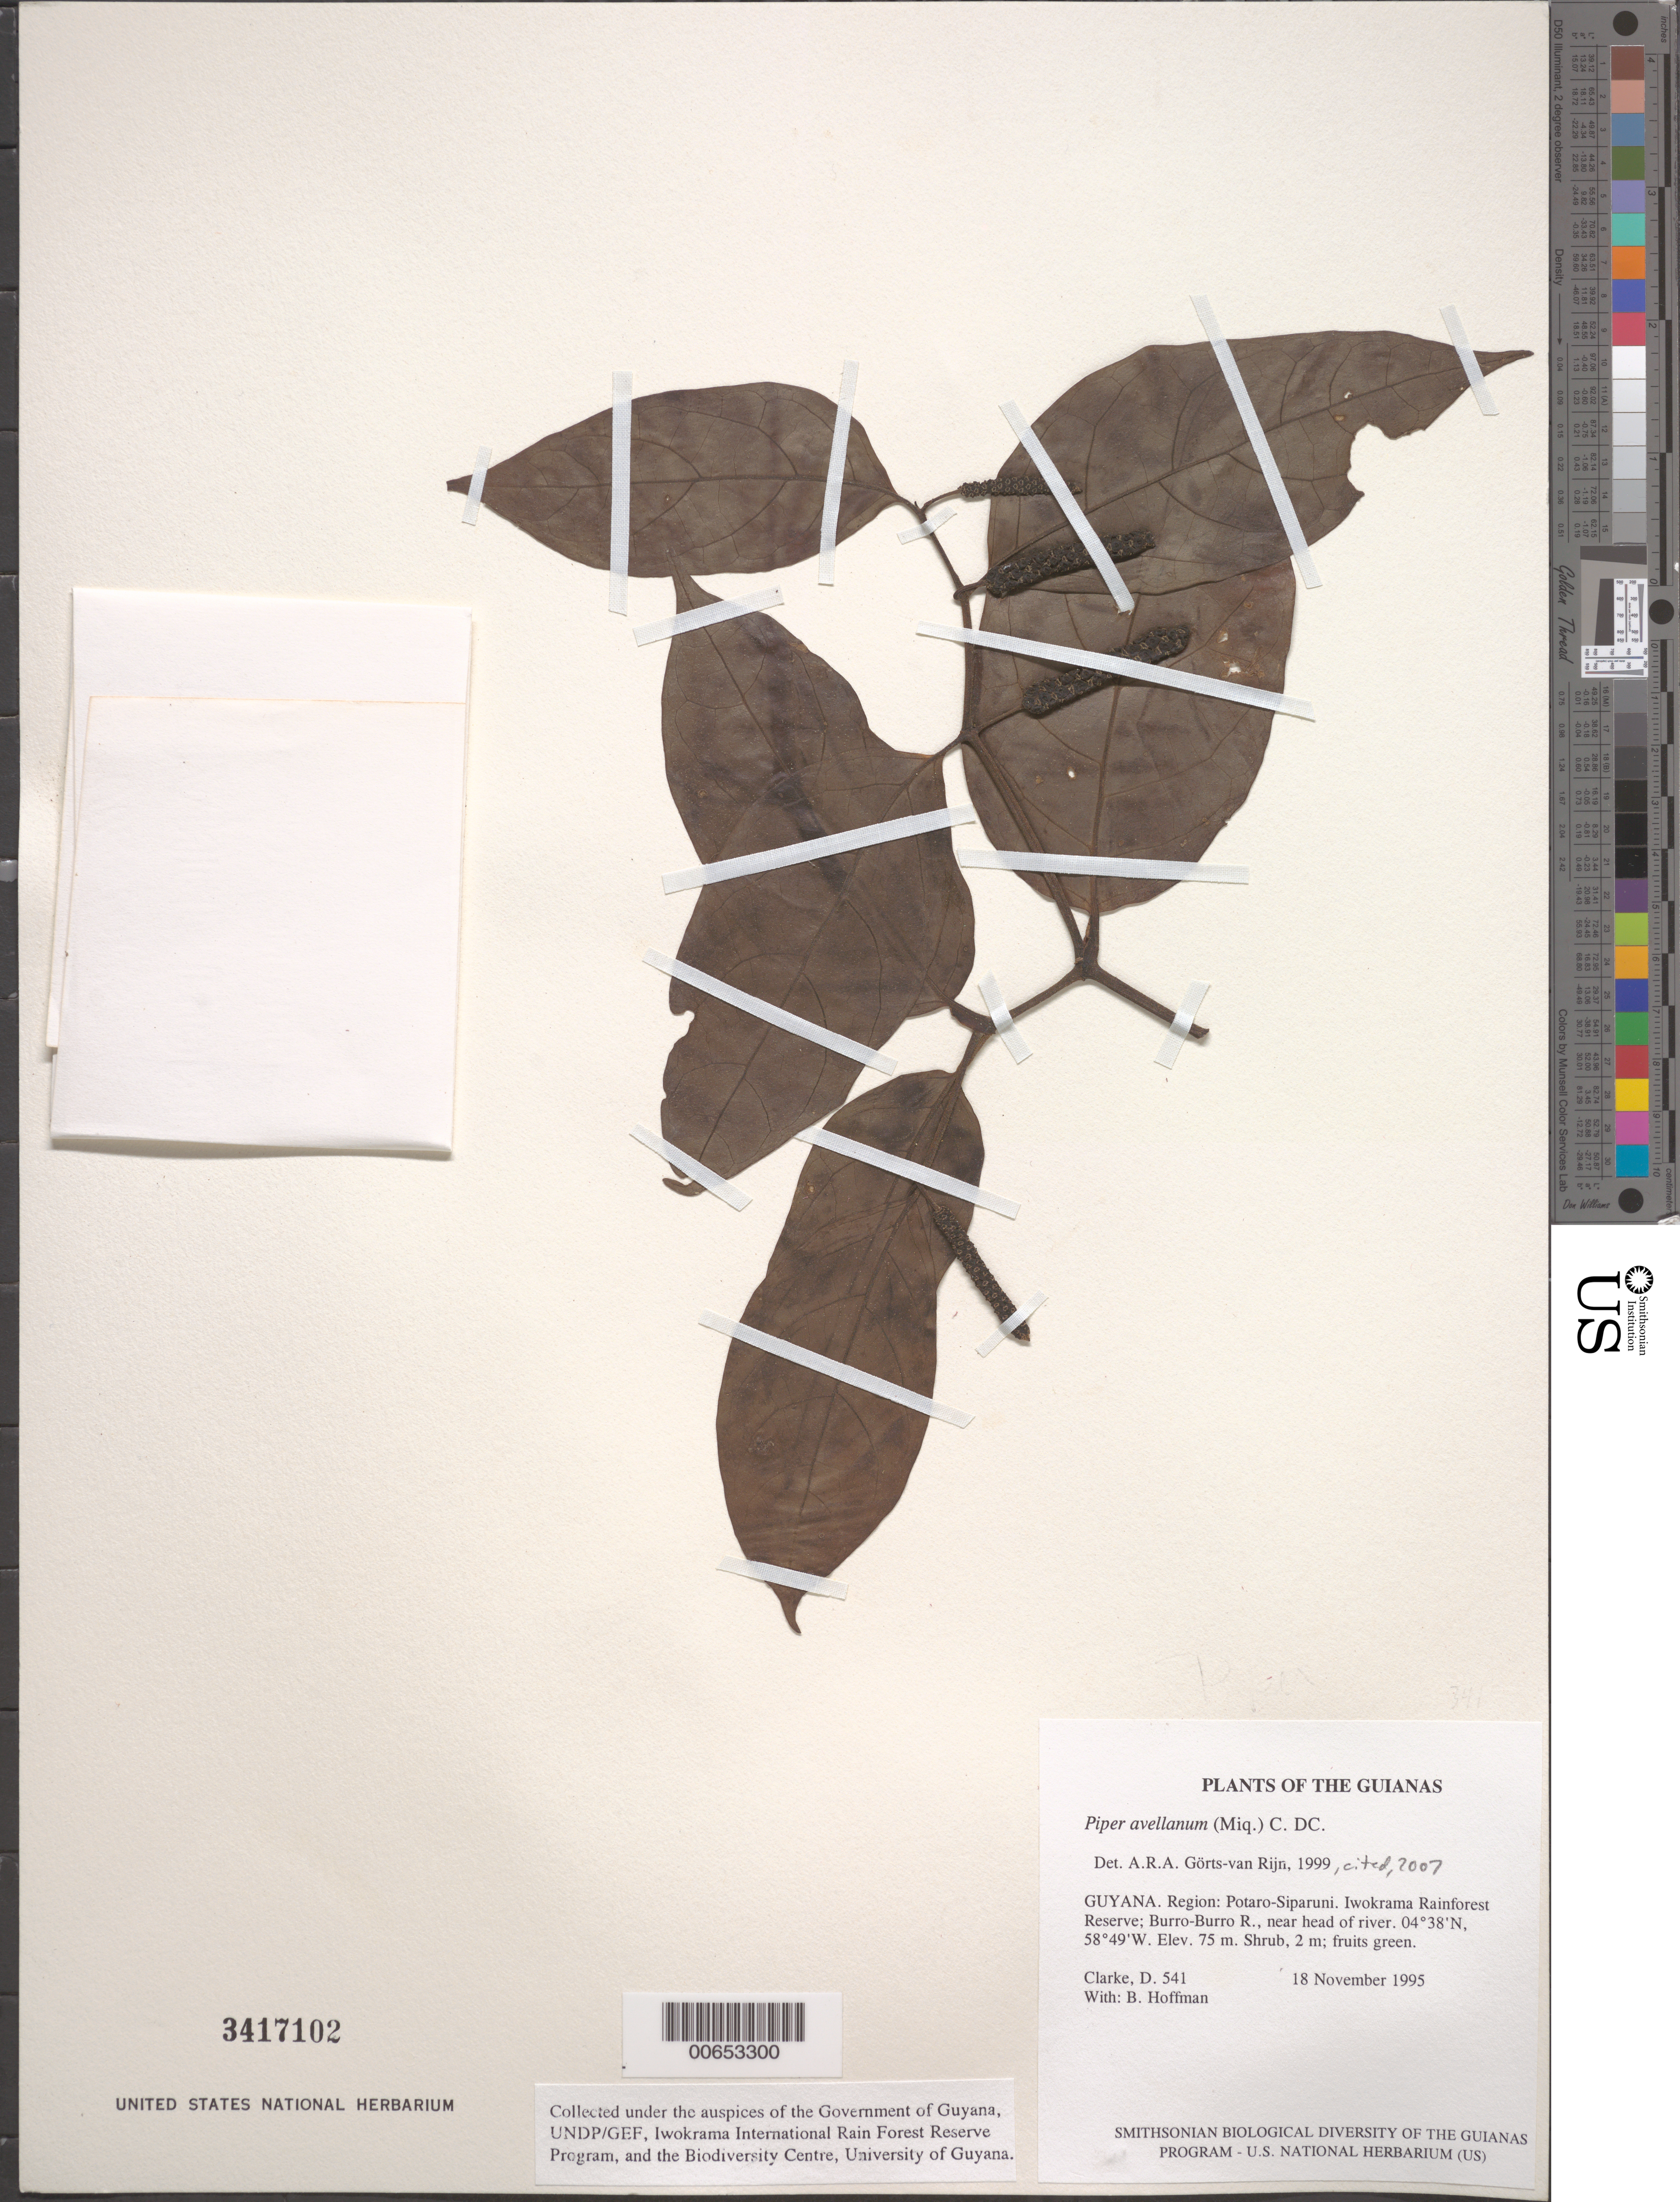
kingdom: Plantae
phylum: Tracheophyta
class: Magnoliopsida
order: Piperales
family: Piperaceae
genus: Piper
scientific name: Piper avellanum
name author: (Miq.) C. DC.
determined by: Görts-van Rijn, A. R. A.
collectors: H. D. Clarke & B. Hoffman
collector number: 541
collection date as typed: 18 November 1995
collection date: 1995-11-18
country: Guyana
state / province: Potaro-Siparuni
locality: Iwokrama Rainforest Reserve; Burro-Burro R., near head of river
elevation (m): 75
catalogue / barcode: US 3417102